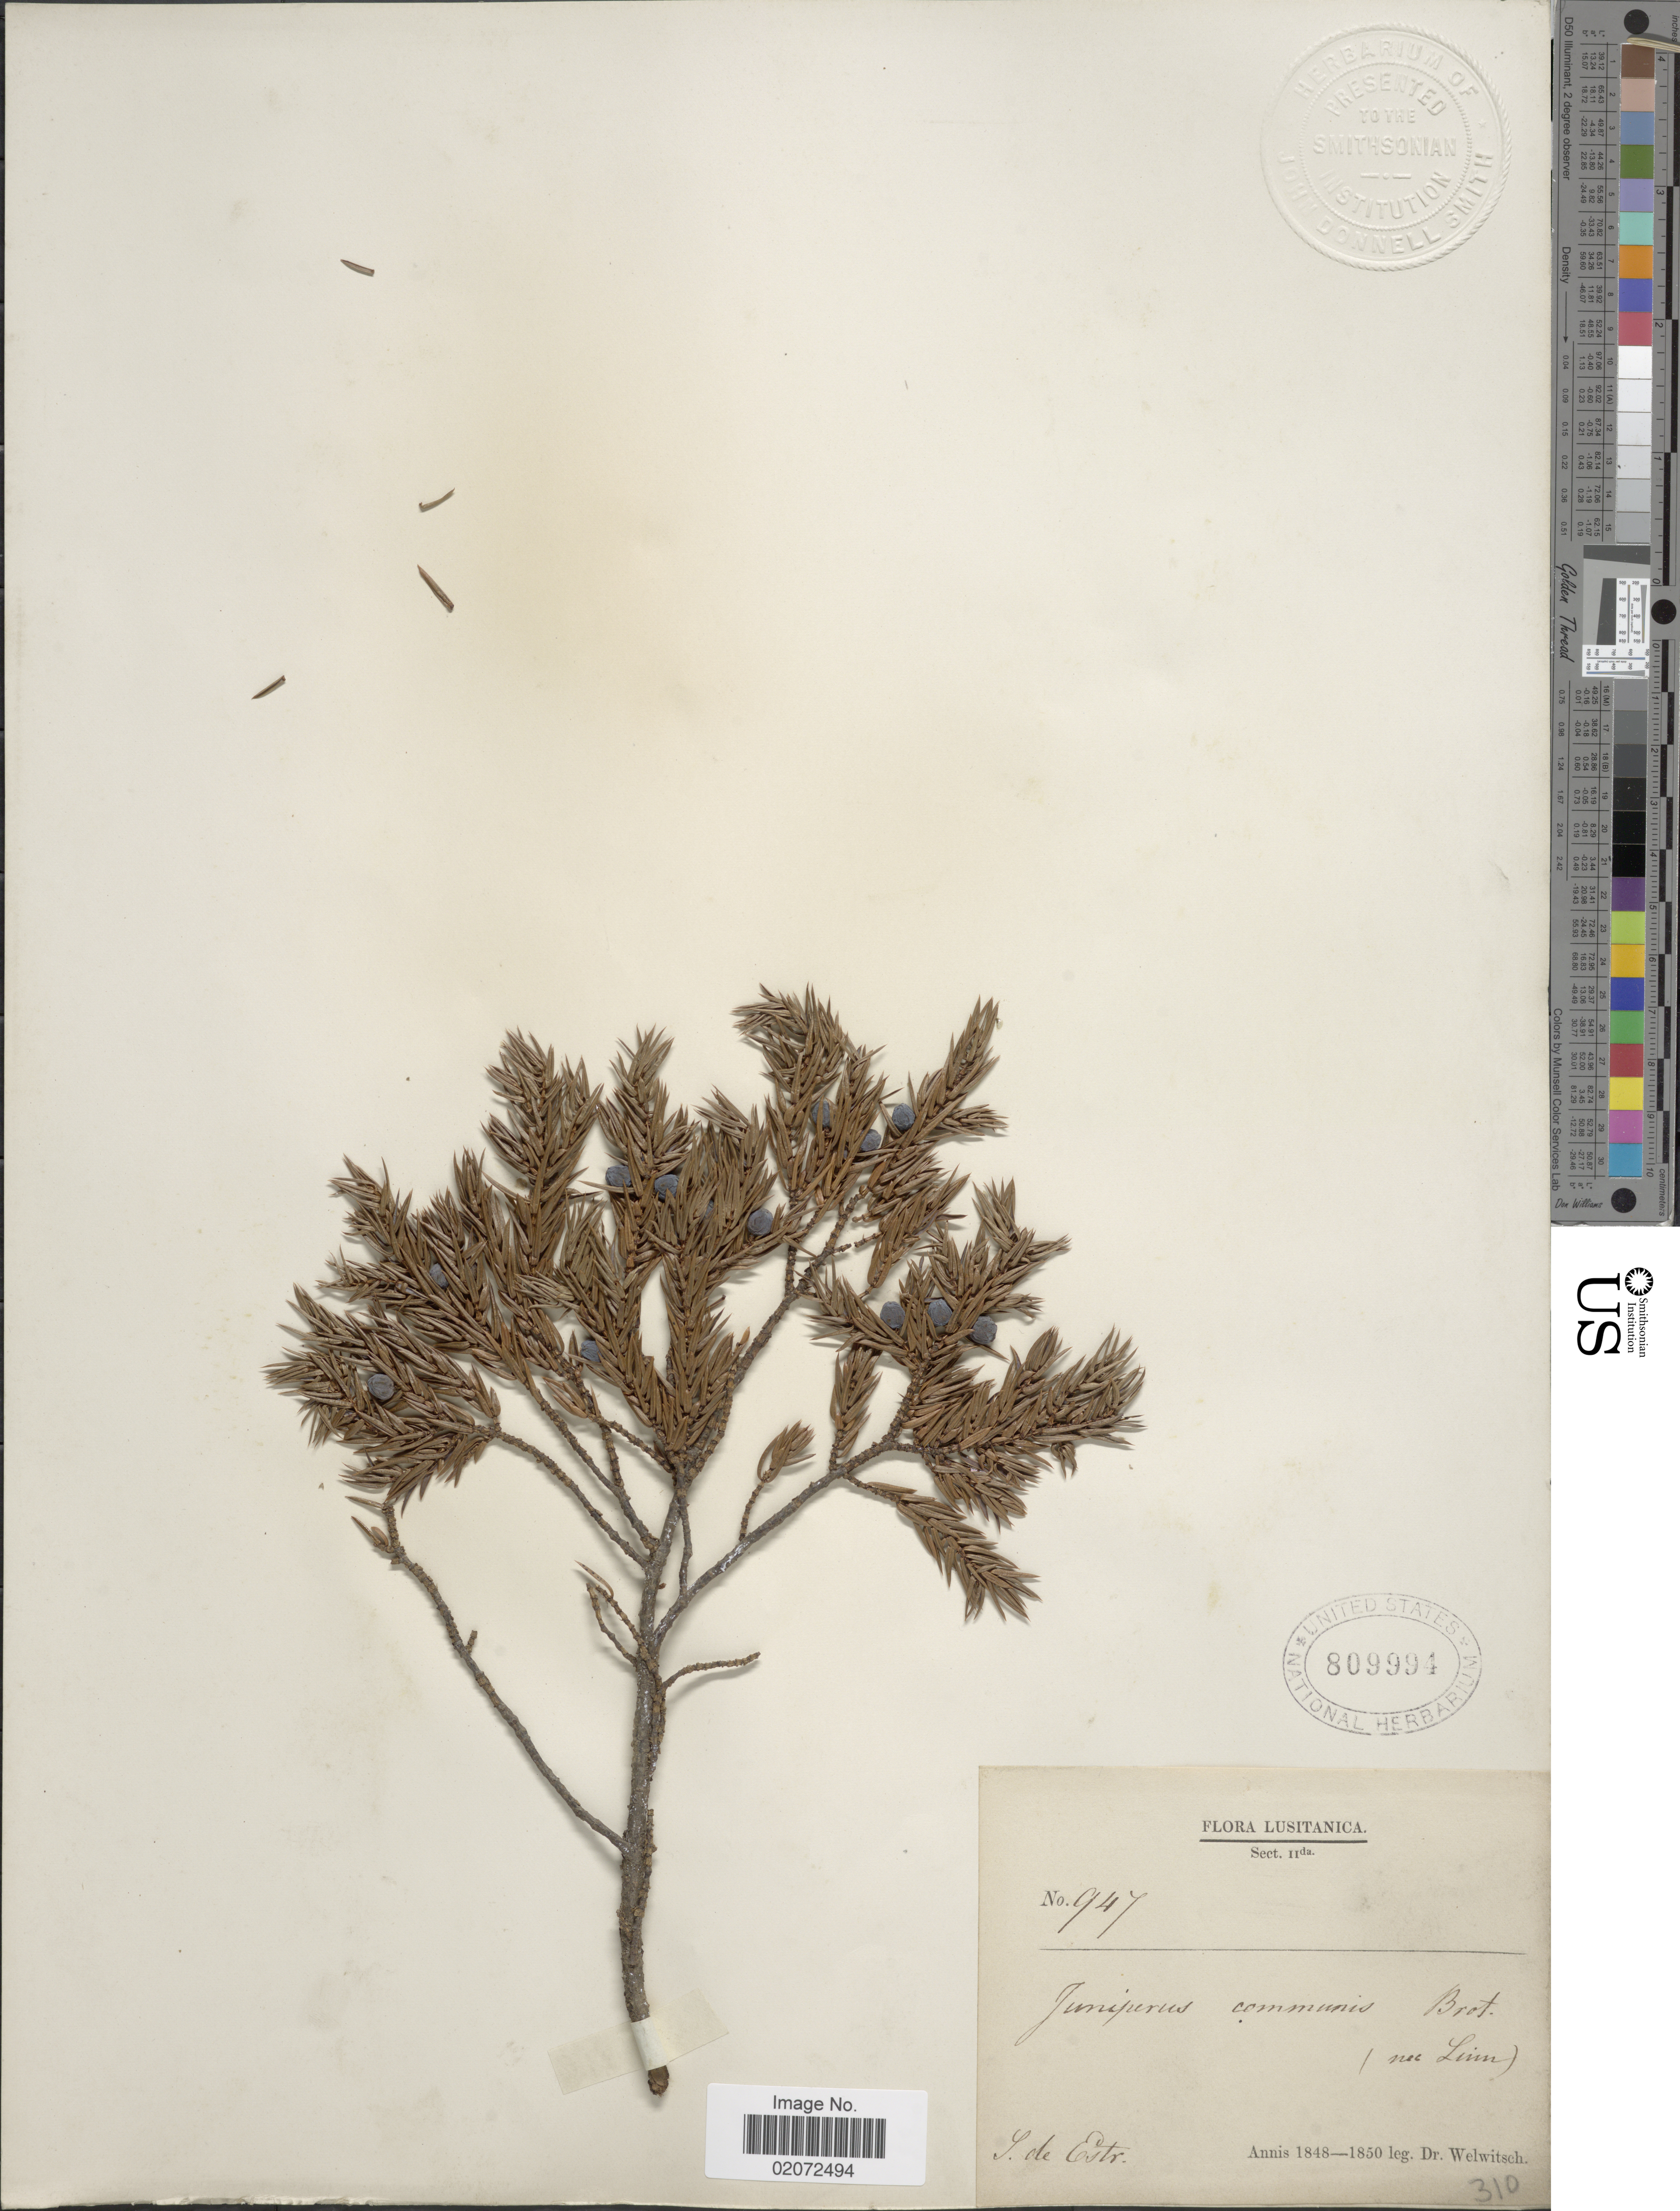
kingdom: Plantae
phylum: Tracheophyta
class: Pinopsida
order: Pinales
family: Cupressaceae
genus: Juniperus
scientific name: Juniperus communis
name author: L.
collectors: -. Welwitsch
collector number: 947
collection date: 1848/1850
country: Portugal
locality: Lusitanica. Sect. IIda. O. de Estr.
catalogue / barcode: US 809994